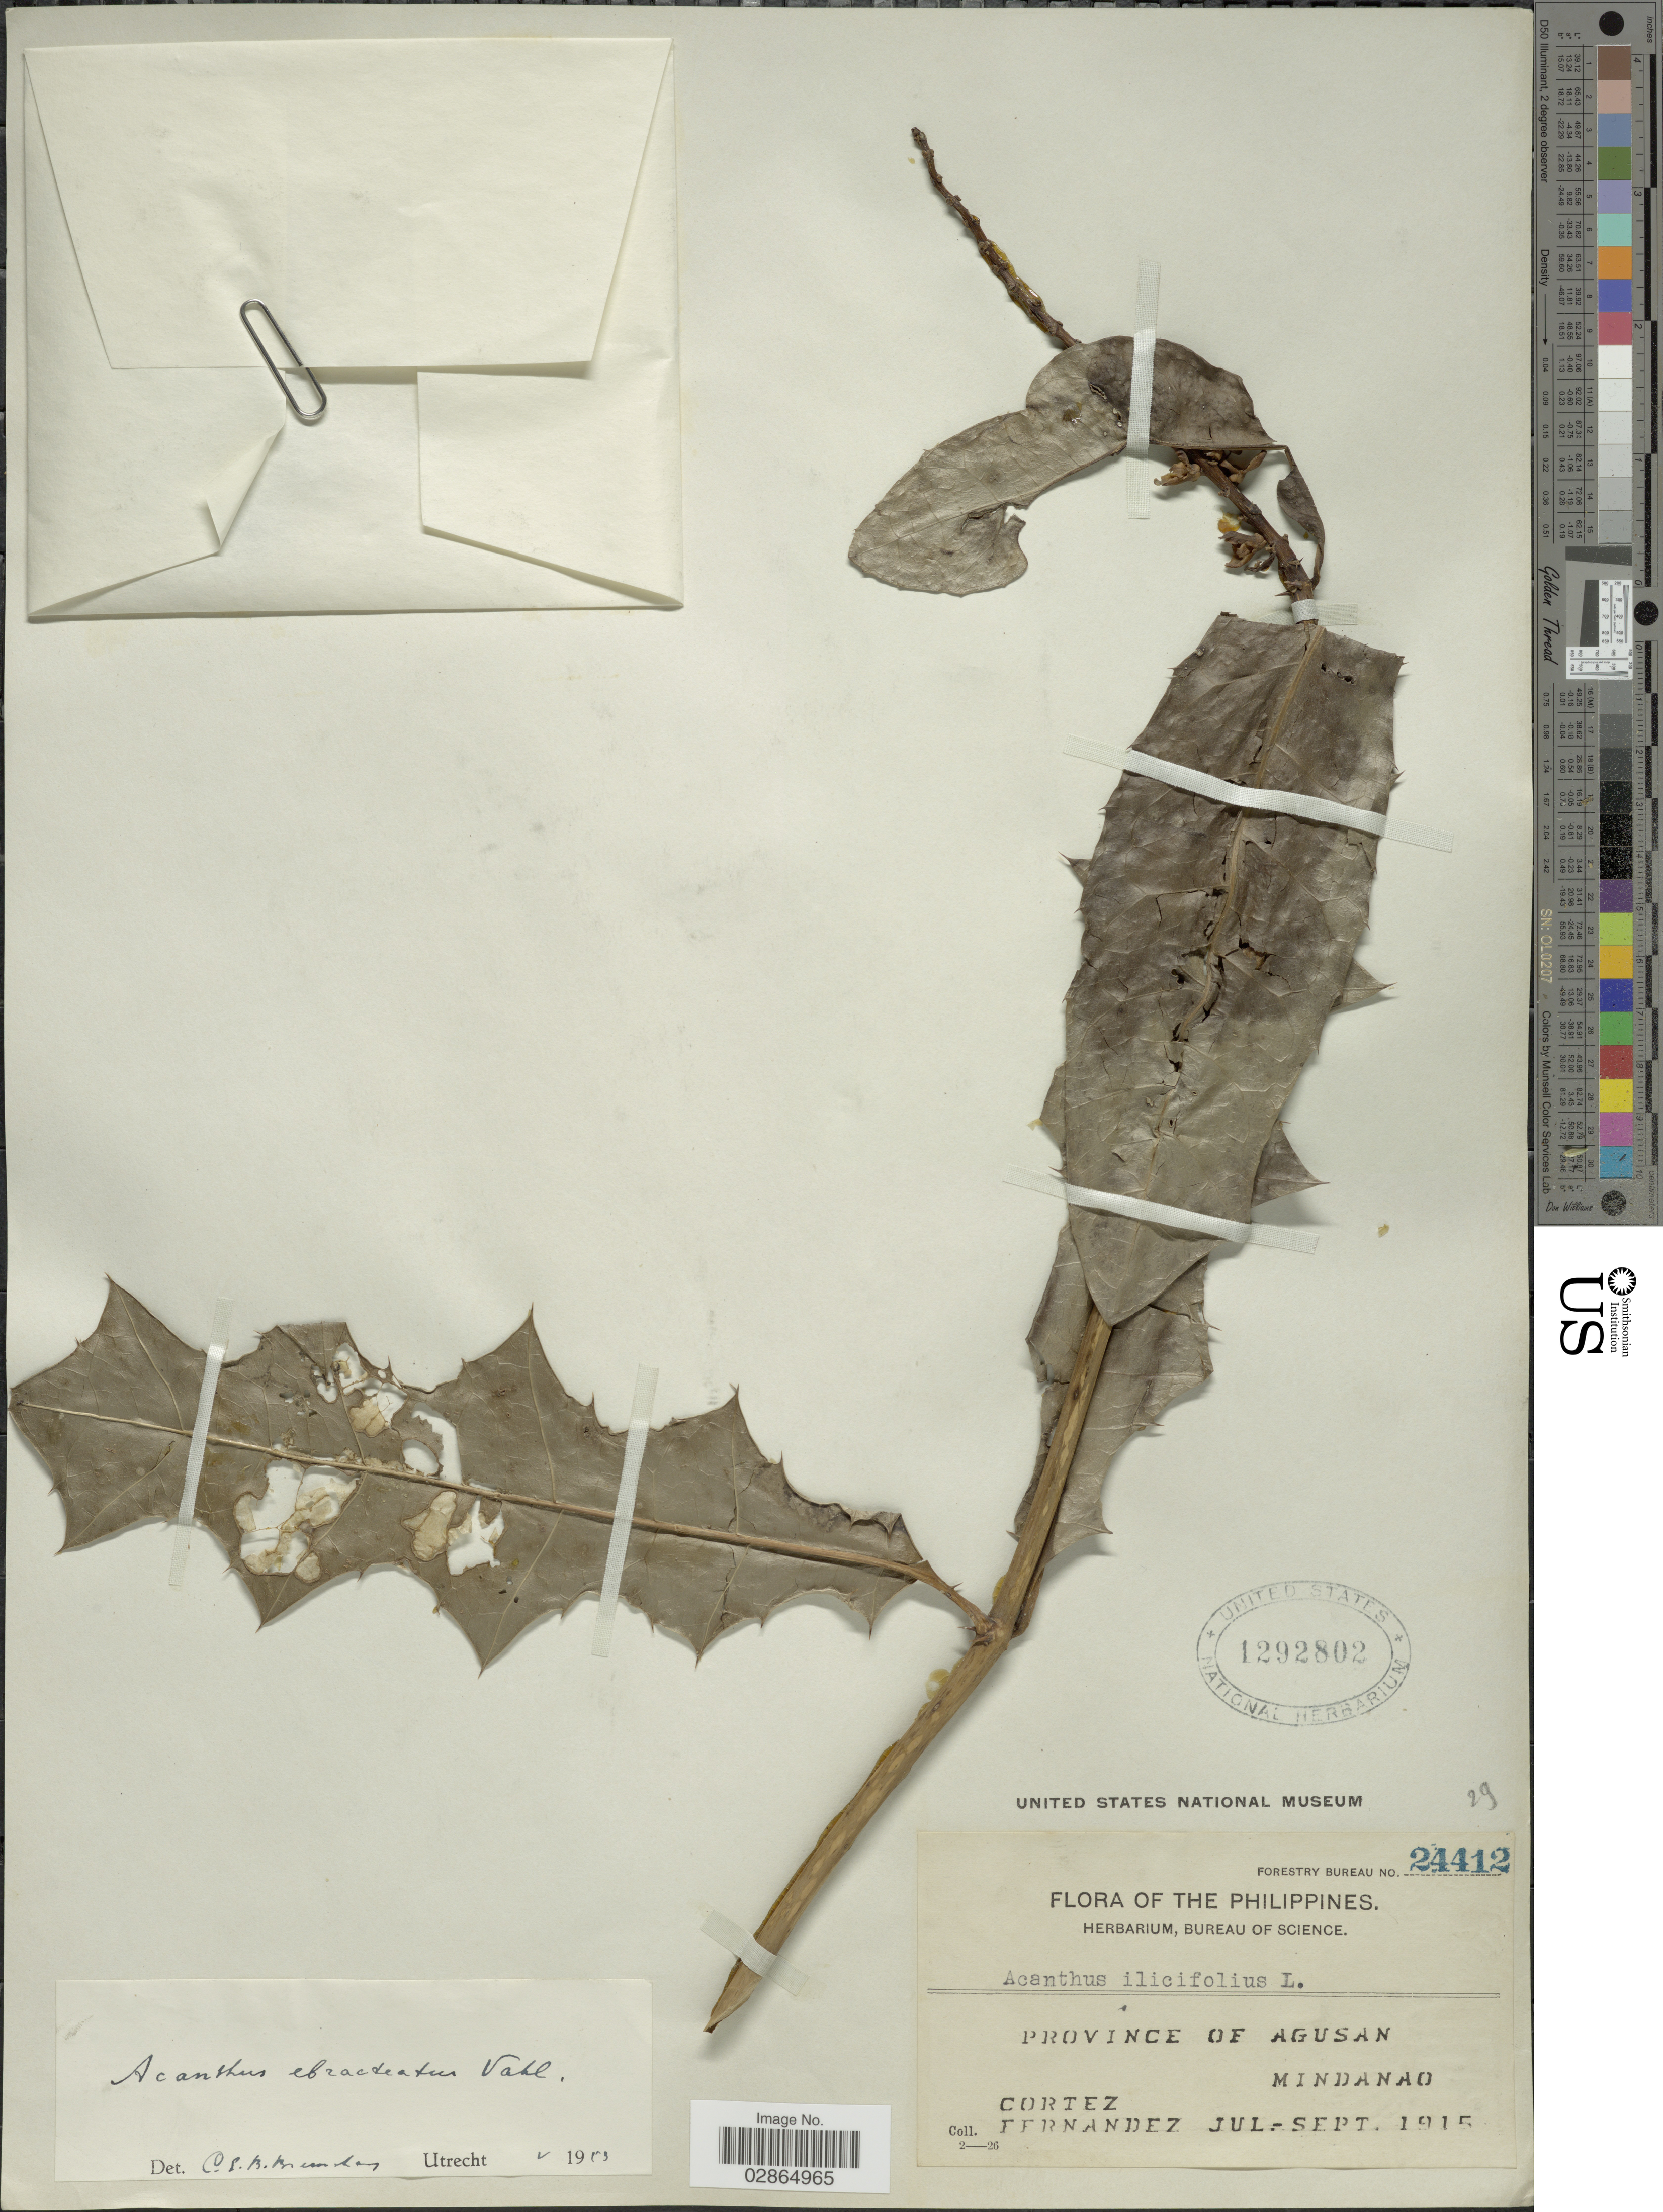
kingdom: Plantae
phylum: Tracheophyta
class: Magnoliopsida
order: Lamiales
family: Acanthaceae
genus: Acanthus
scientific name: Acanthus ebracteatus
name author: Vahl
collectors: -. Cortez & -- Fernandez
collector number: Forestry Bureau 24412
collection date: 1915-07/1915-09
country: Philippines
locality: Province of Agusan. Mindanao.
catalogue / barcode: US 1292802